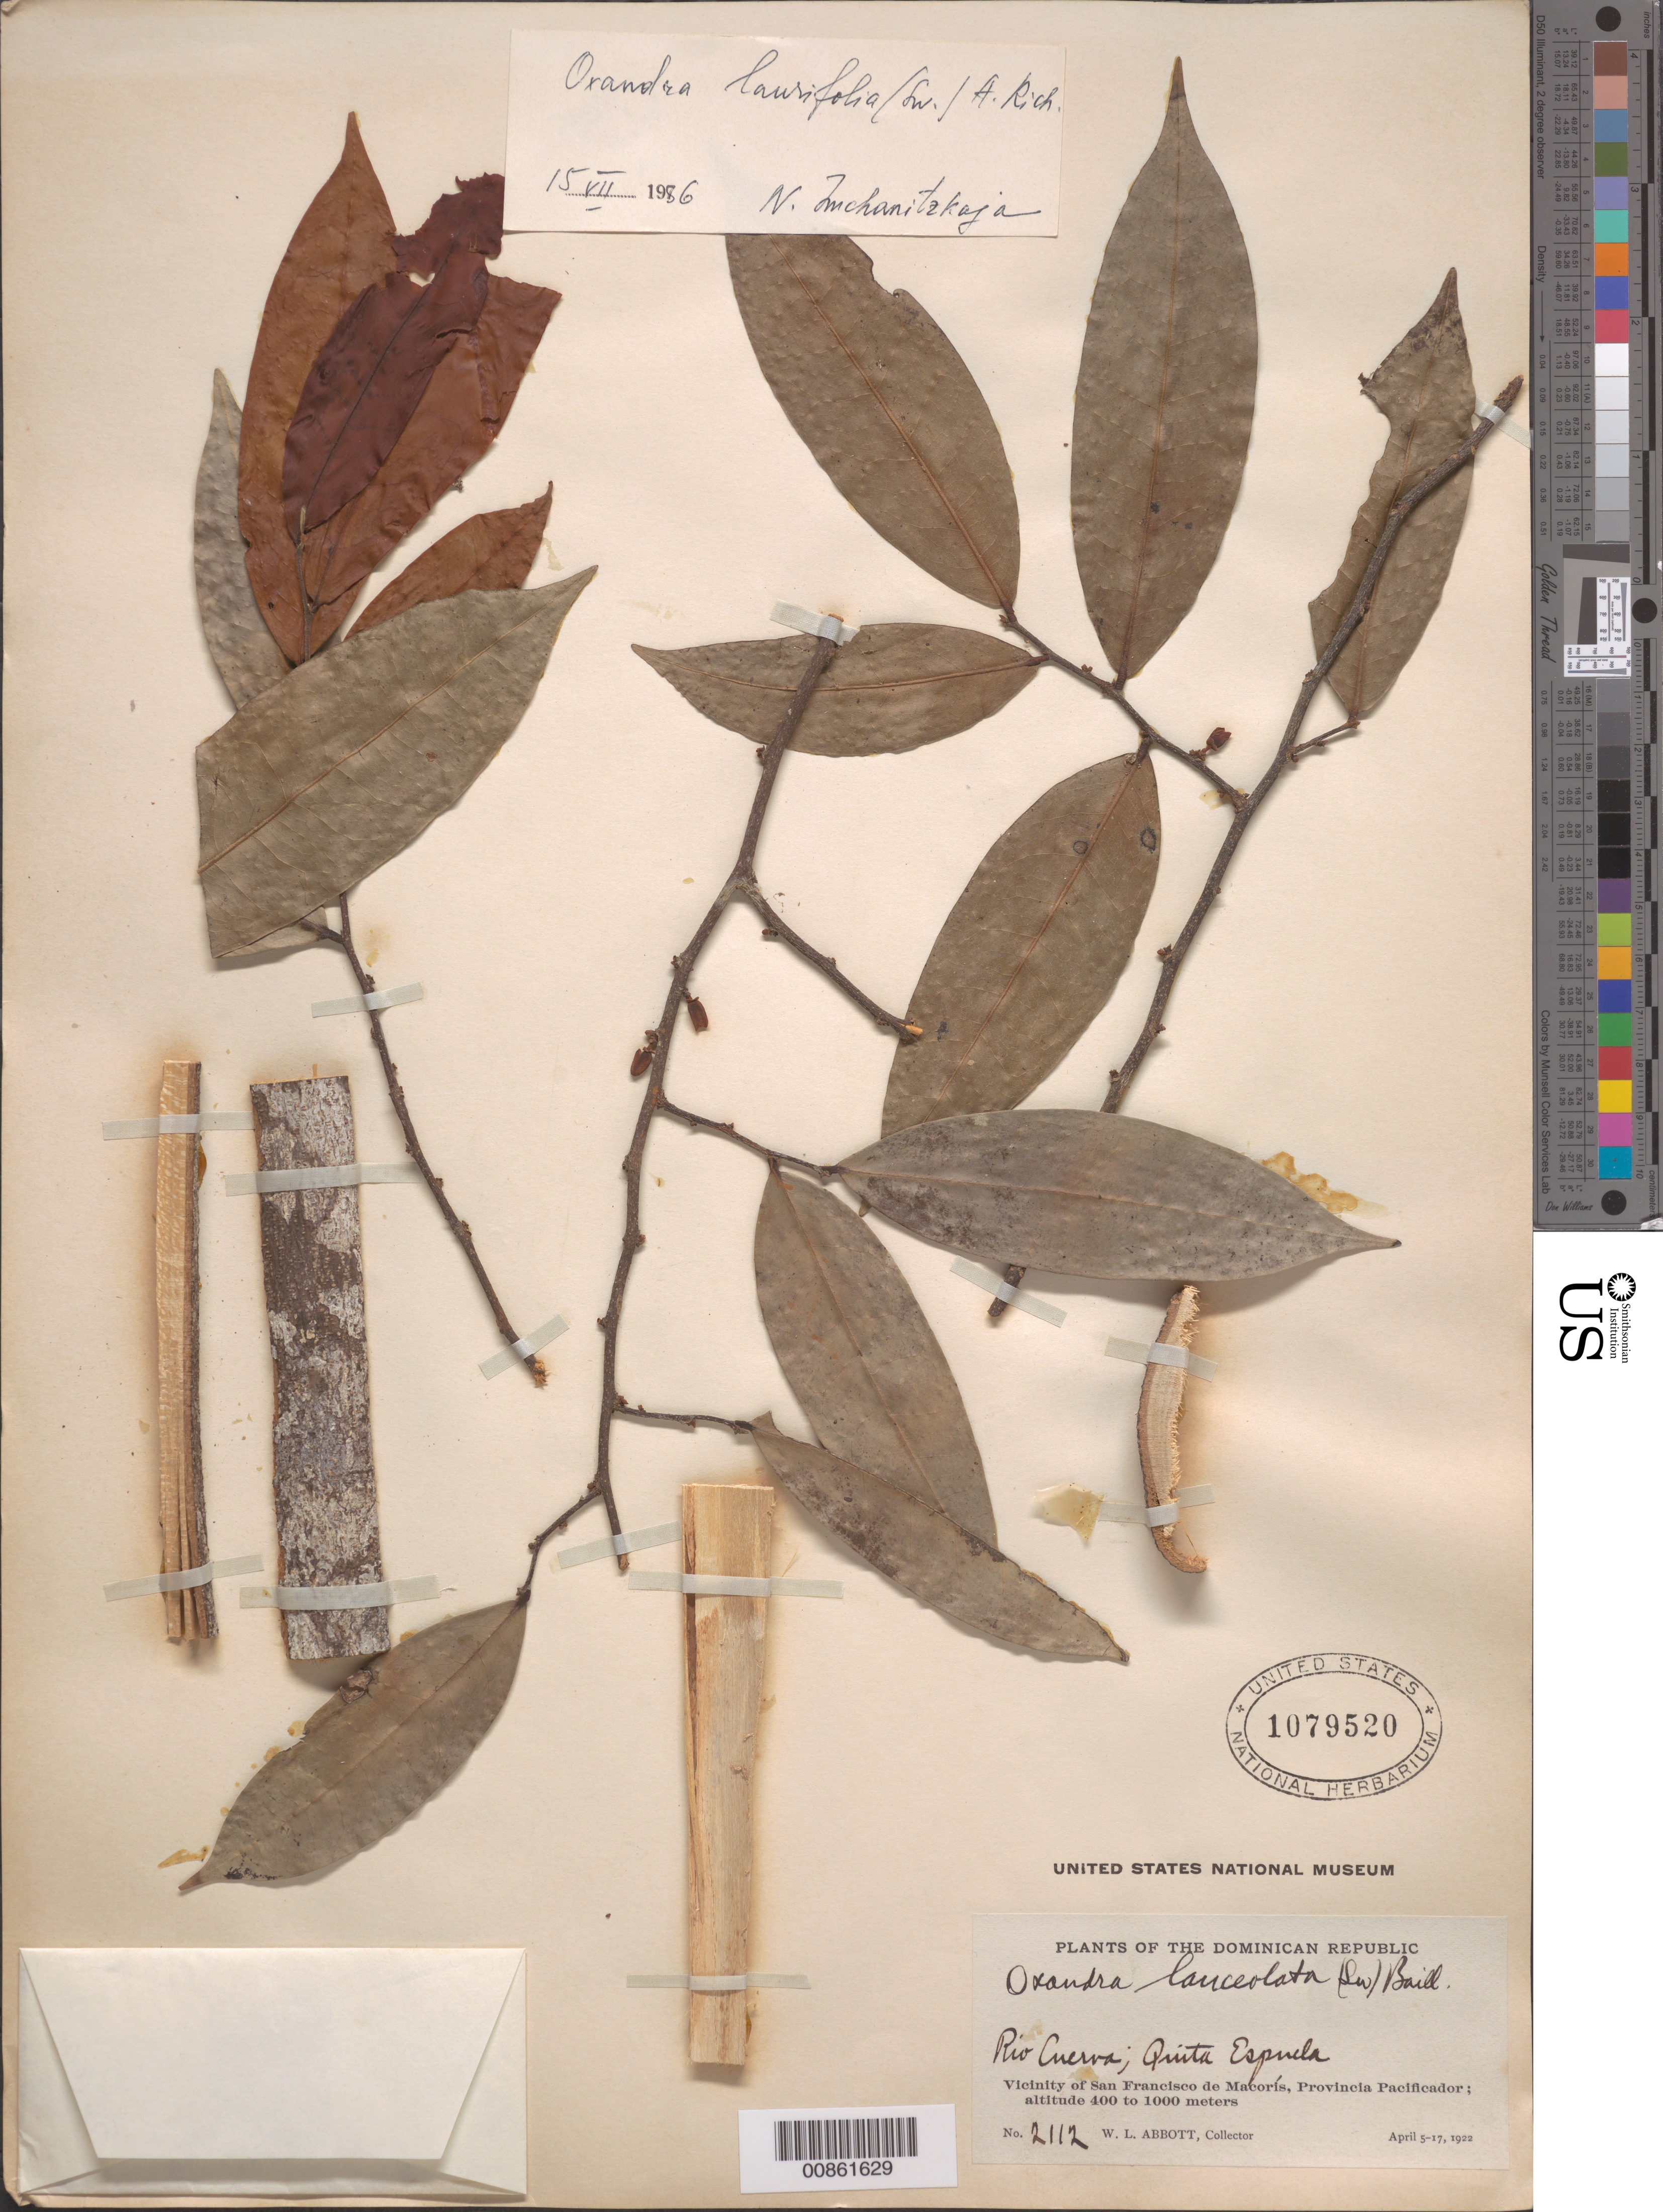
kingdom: Plantae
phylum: Tracheophyta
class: Magnoliopsida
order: Magnoliales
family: Annonaceae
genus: Oxandra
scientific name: Oxandra laurifolia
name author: (Sw.) A. Rich.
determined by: Imchanitzkaja, N.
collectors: W. L. Abbott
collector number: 2112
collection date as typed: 05 Apr 1922 to 17 Apr 1922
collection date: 1922-04-05/1922-04-17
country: Dominican Republic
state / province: Duarte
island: Hispaniola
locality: Vicinity of San Francisco de Macoris, Provincia Pacificador (obsolete). Río Cueva; Quita Espuela.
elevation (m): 400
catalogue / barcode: US 1079520